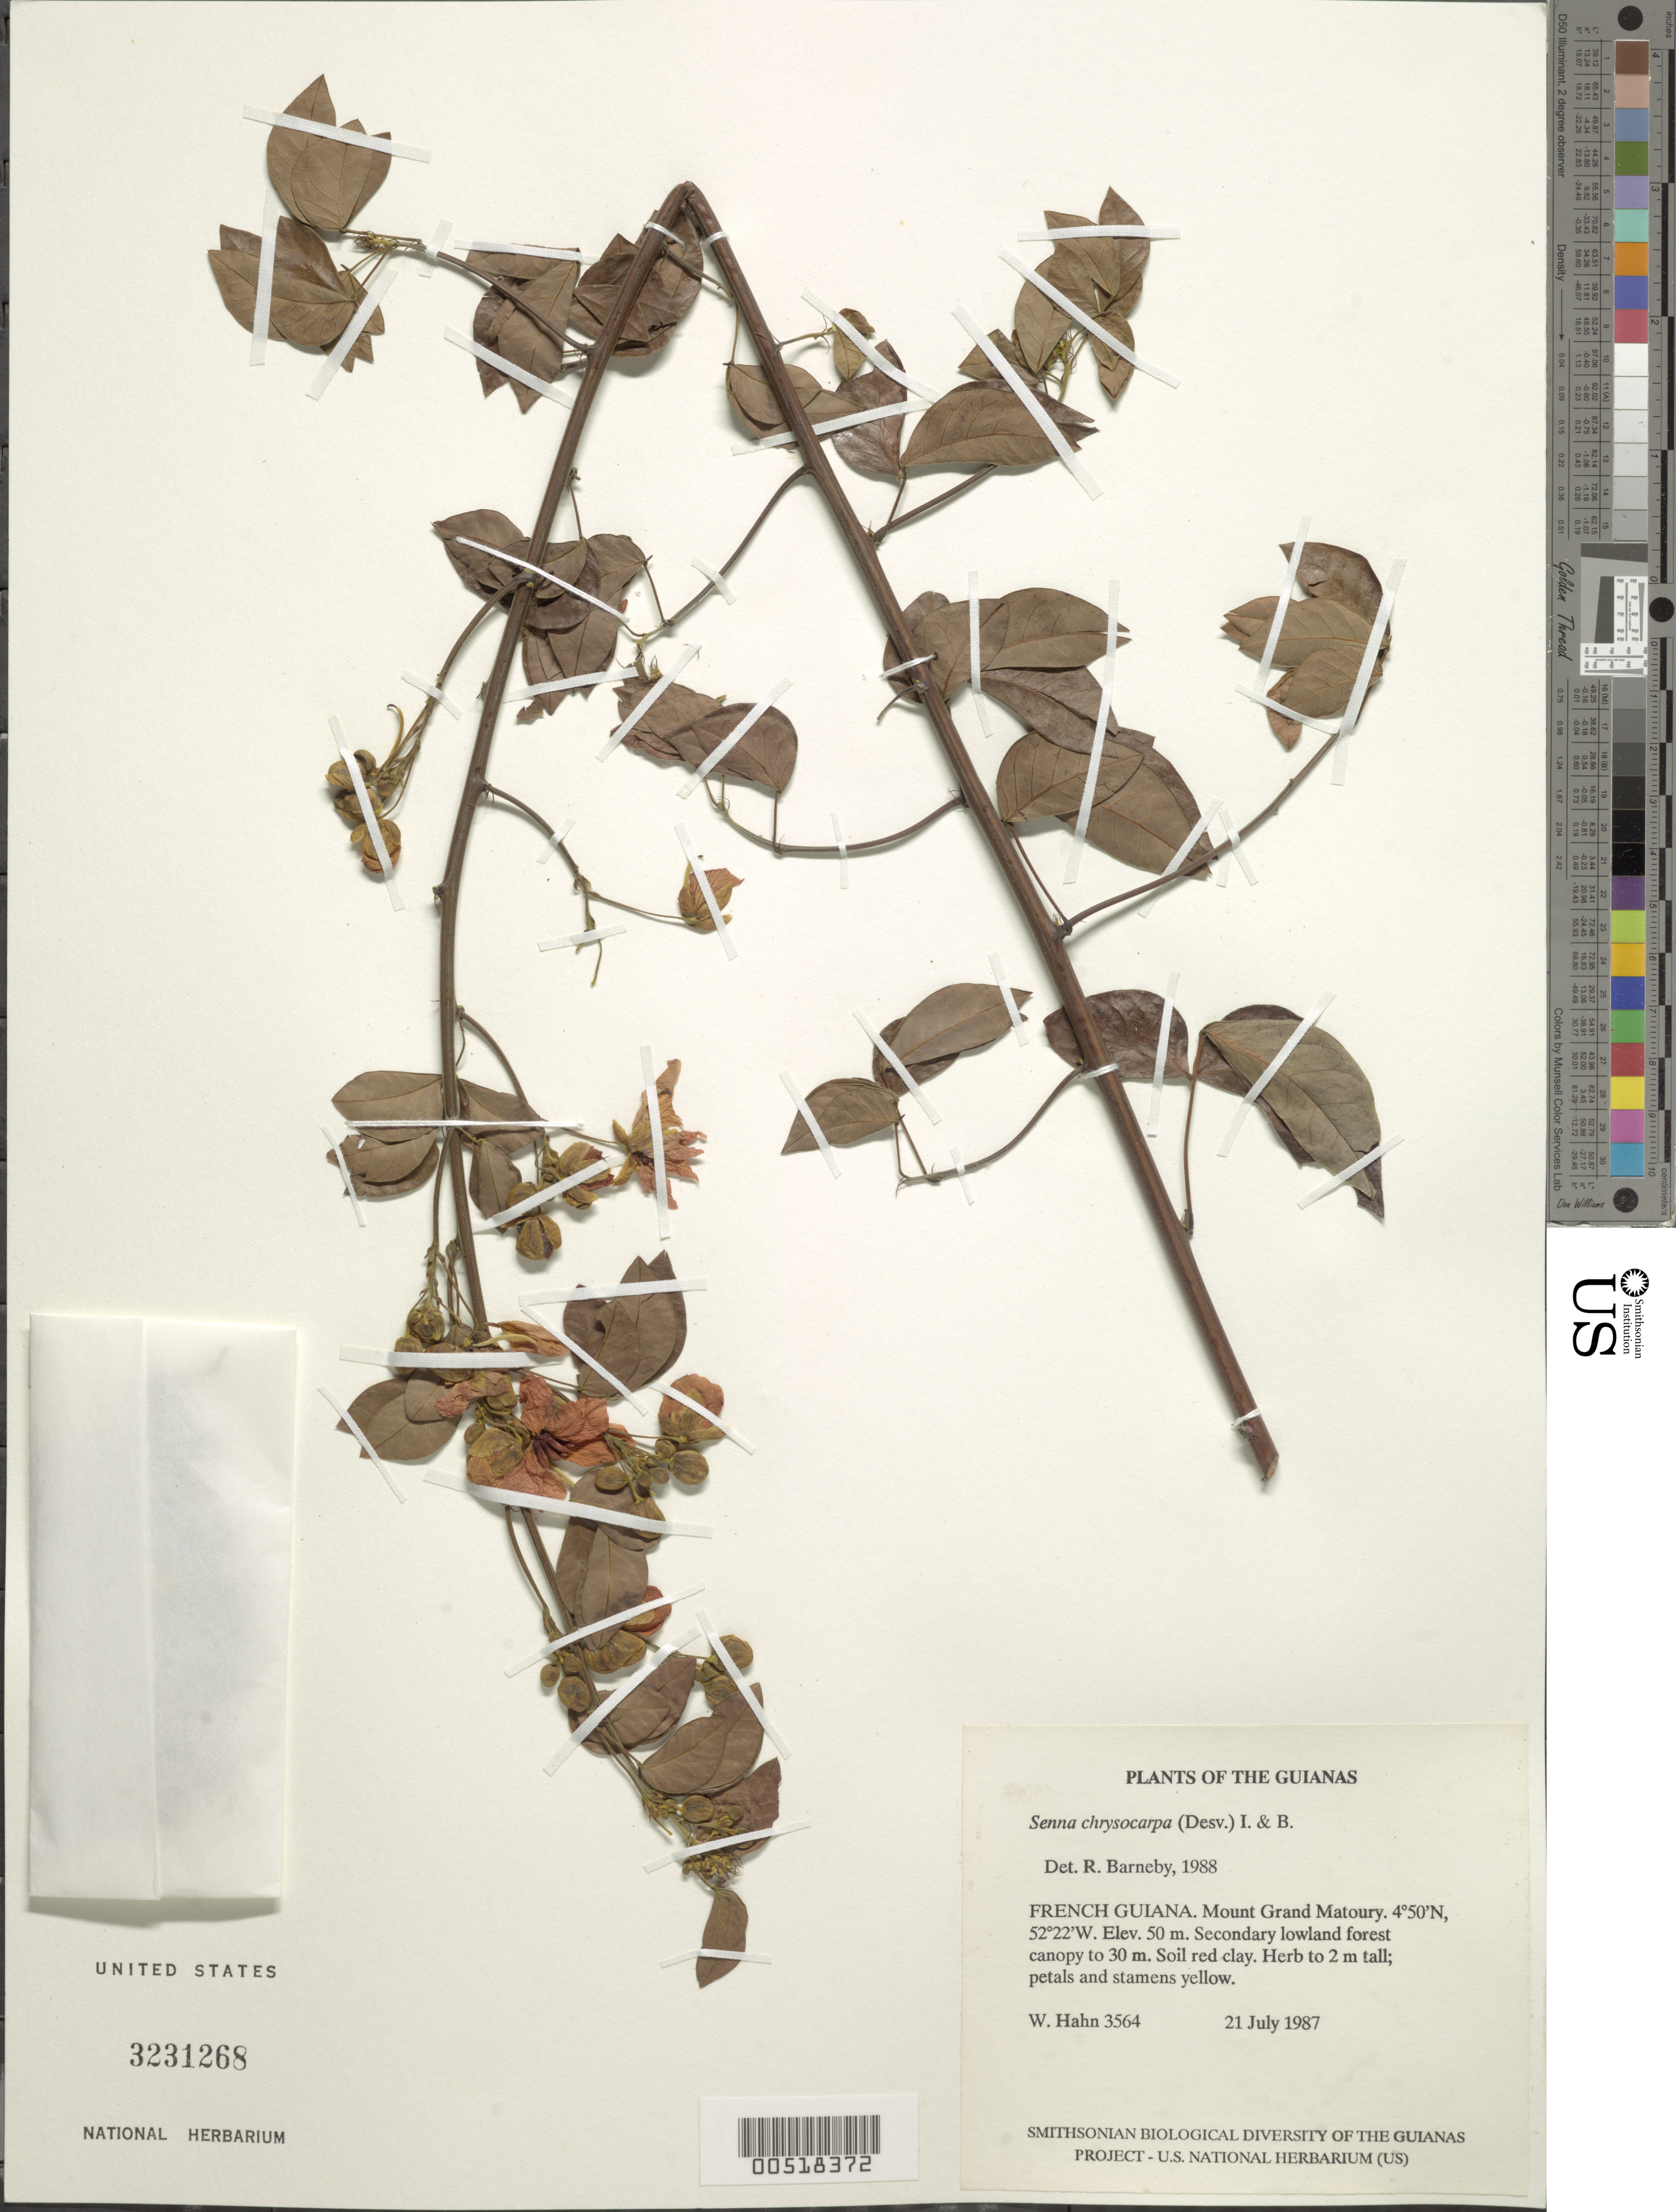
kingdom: Plantae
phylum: Tracheophyta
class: Magnoliopsida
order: Fabales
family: Fabaceae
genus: Senna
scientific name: Senna chrysocarpa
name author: (Desv.) H.S. Irwin & Barneby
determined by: Barneby, Rupert C., (NY)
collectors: W. Hahn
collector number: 3564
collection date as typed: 21 July 1987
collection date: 1987-07-21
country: French Guiana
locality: Mount Grand Matoury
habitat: Secondary lowland forest canopy to 30 m. Soil red clay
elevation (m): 50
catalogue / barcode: US 3231268